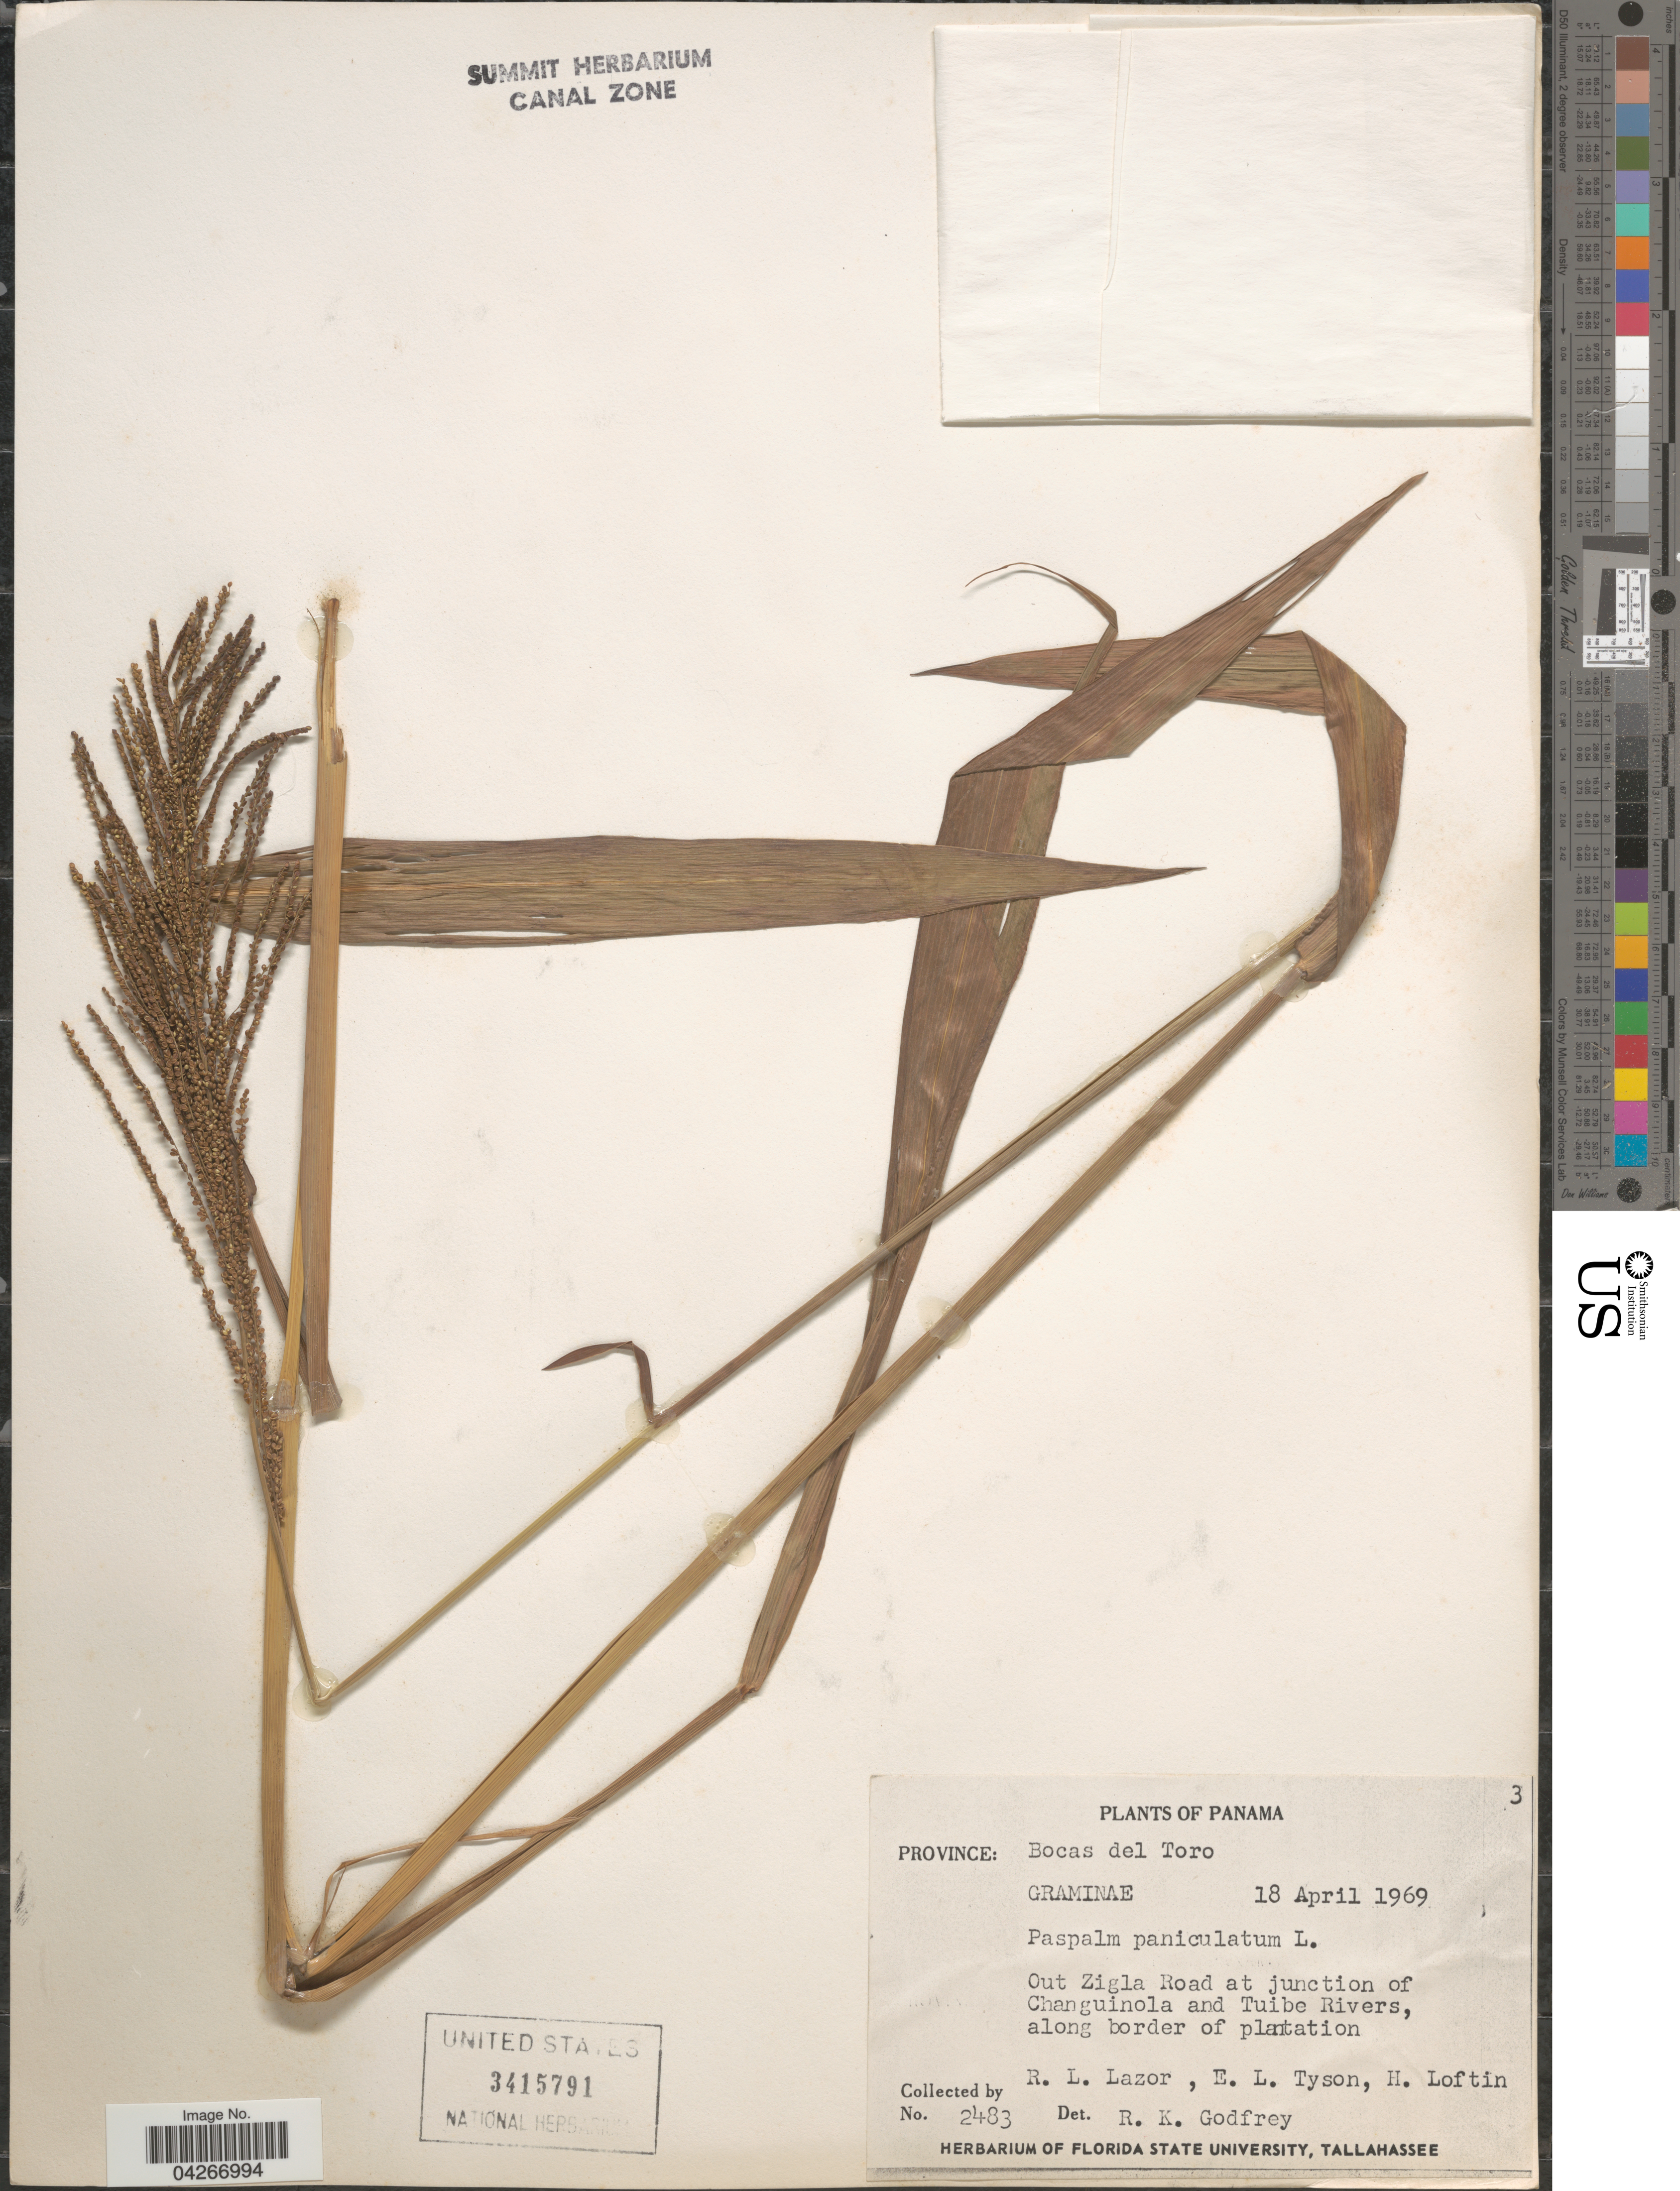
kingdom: Plantae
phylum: Tracheophyta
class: Liliopsida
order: Poales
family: Poaceae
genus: Paspalum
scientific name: Paspalum paniculatum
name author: L.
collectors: R. L. Lazor, E. L. Tyson & H. Loftin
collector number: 2483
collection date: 1969-04-18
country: Panama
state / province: Bocas del Toro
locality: Out Zigla Road at junction of Changuinola and Tuibe Rivers, along border of plantation.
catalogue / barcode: US 3415791